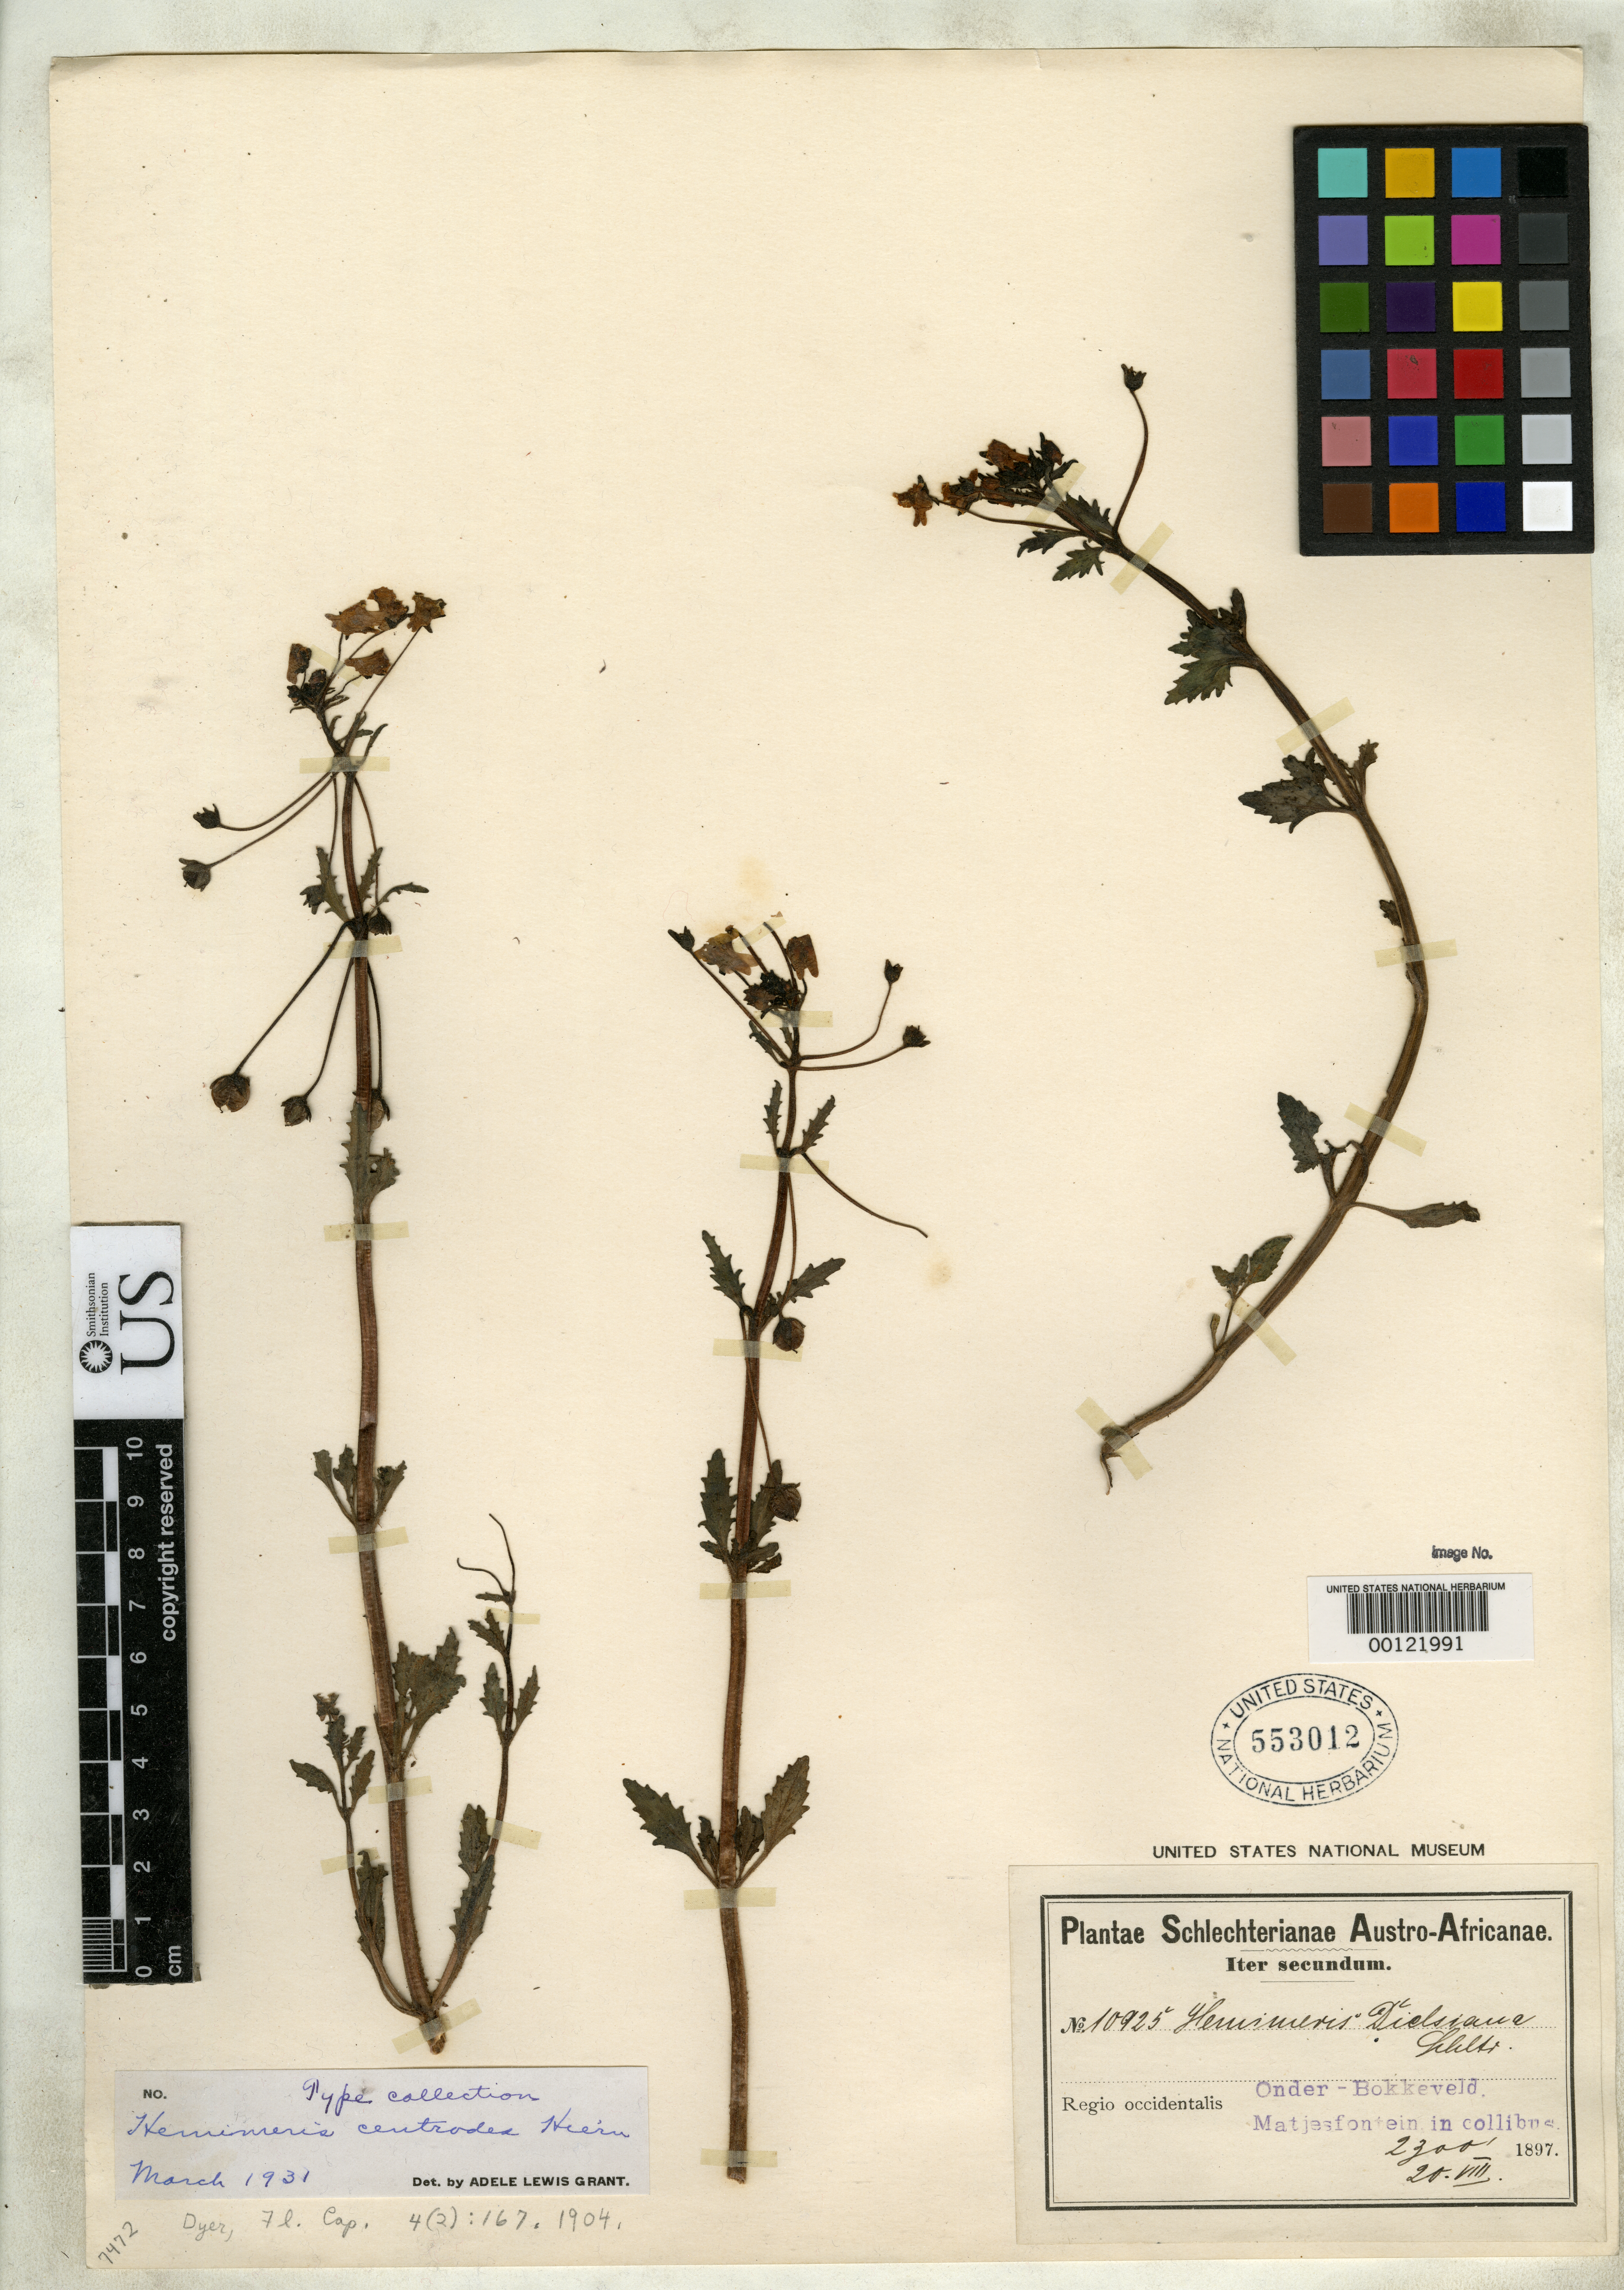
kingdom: Plantae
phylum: Tracheophyta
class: Magnoliopsida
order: Lamiales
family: Scrophulariaceae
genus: Hemimeris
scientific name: Hemimeris centrodes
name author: Hiern in Dyer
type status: Syntype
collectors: F. R. R. Schlechter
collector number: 10925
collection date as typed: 20 Aug 1897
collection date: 1897-08-20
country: South Africa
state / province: Northern Cape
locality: Onder-Bokkeveld.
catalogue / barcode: US 553012